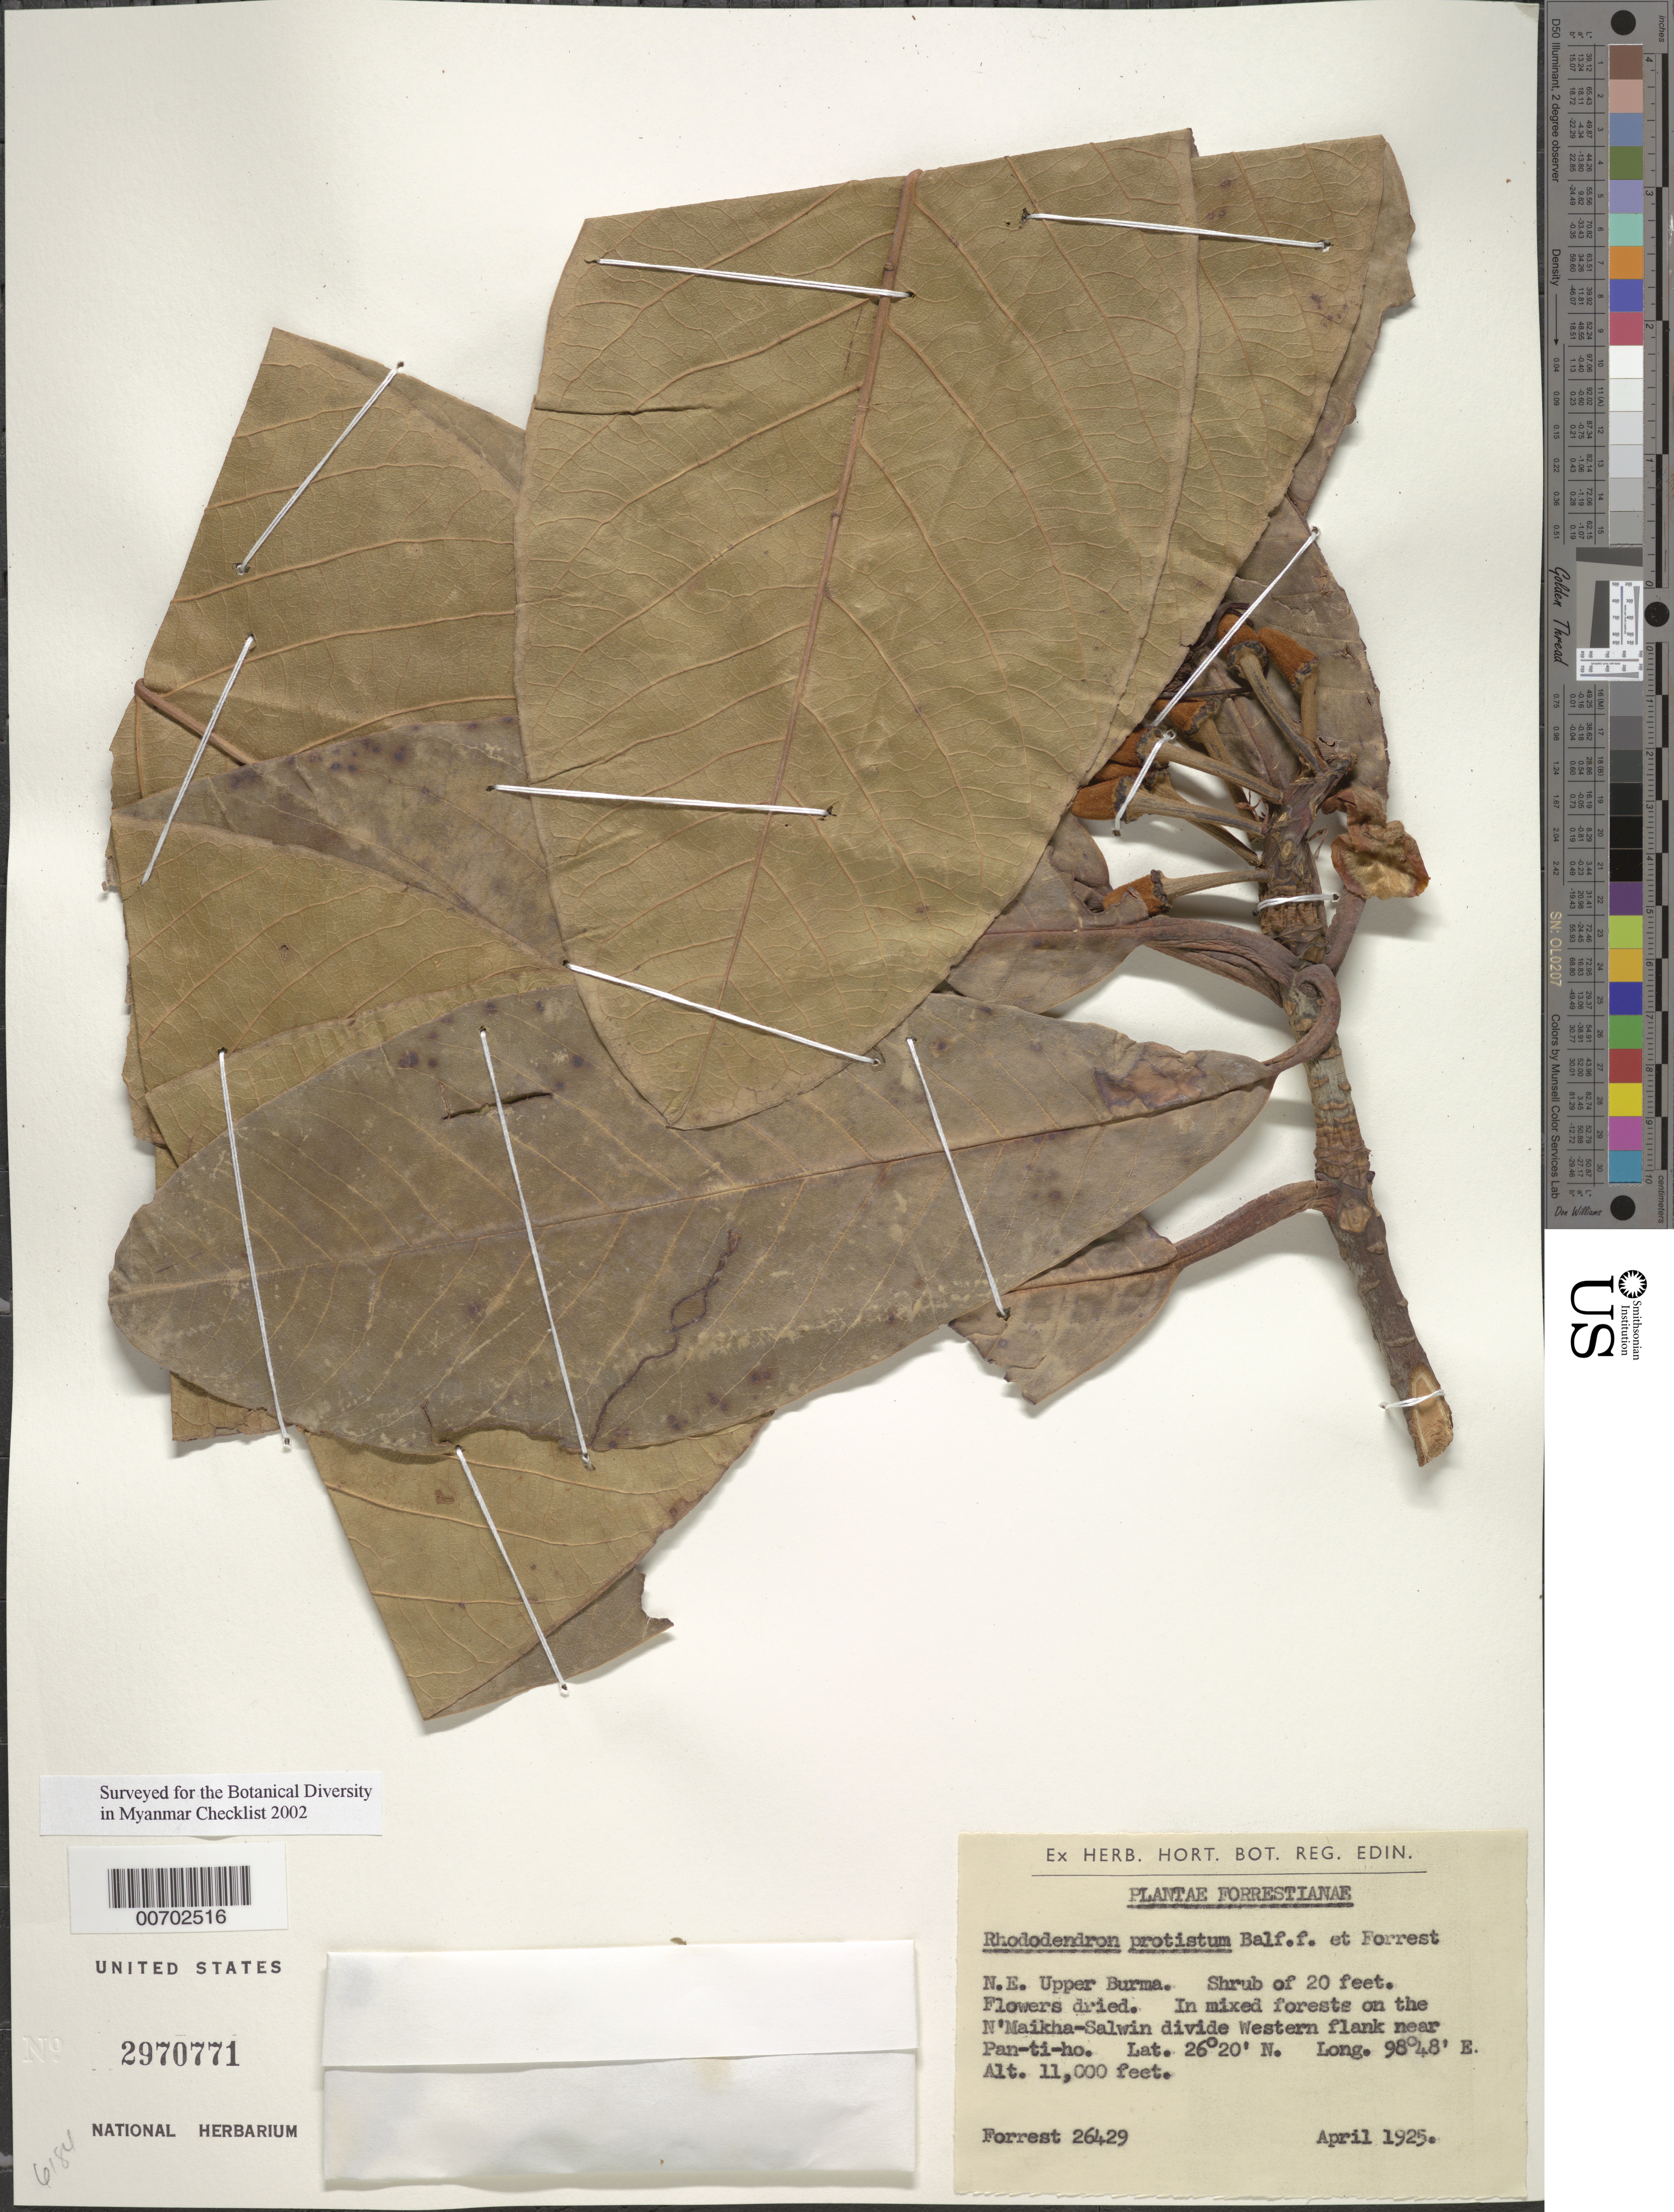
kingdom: Plantae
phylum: Tracheophyta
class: Magnoliopsida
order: Ericales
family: Ericaceae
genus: Rhododendron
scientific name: Rhododendron protistum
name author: Balf. f. & Forrest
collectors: G. Forrest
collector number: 26429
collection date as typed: Apr 1925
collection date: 1925-04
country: Myanmar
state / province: Kachin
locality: N'Maikha-Salwin Divide, W flank, near Pan-ti-ho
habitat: Mixed forests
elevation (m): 3353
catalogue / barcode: US 2970771